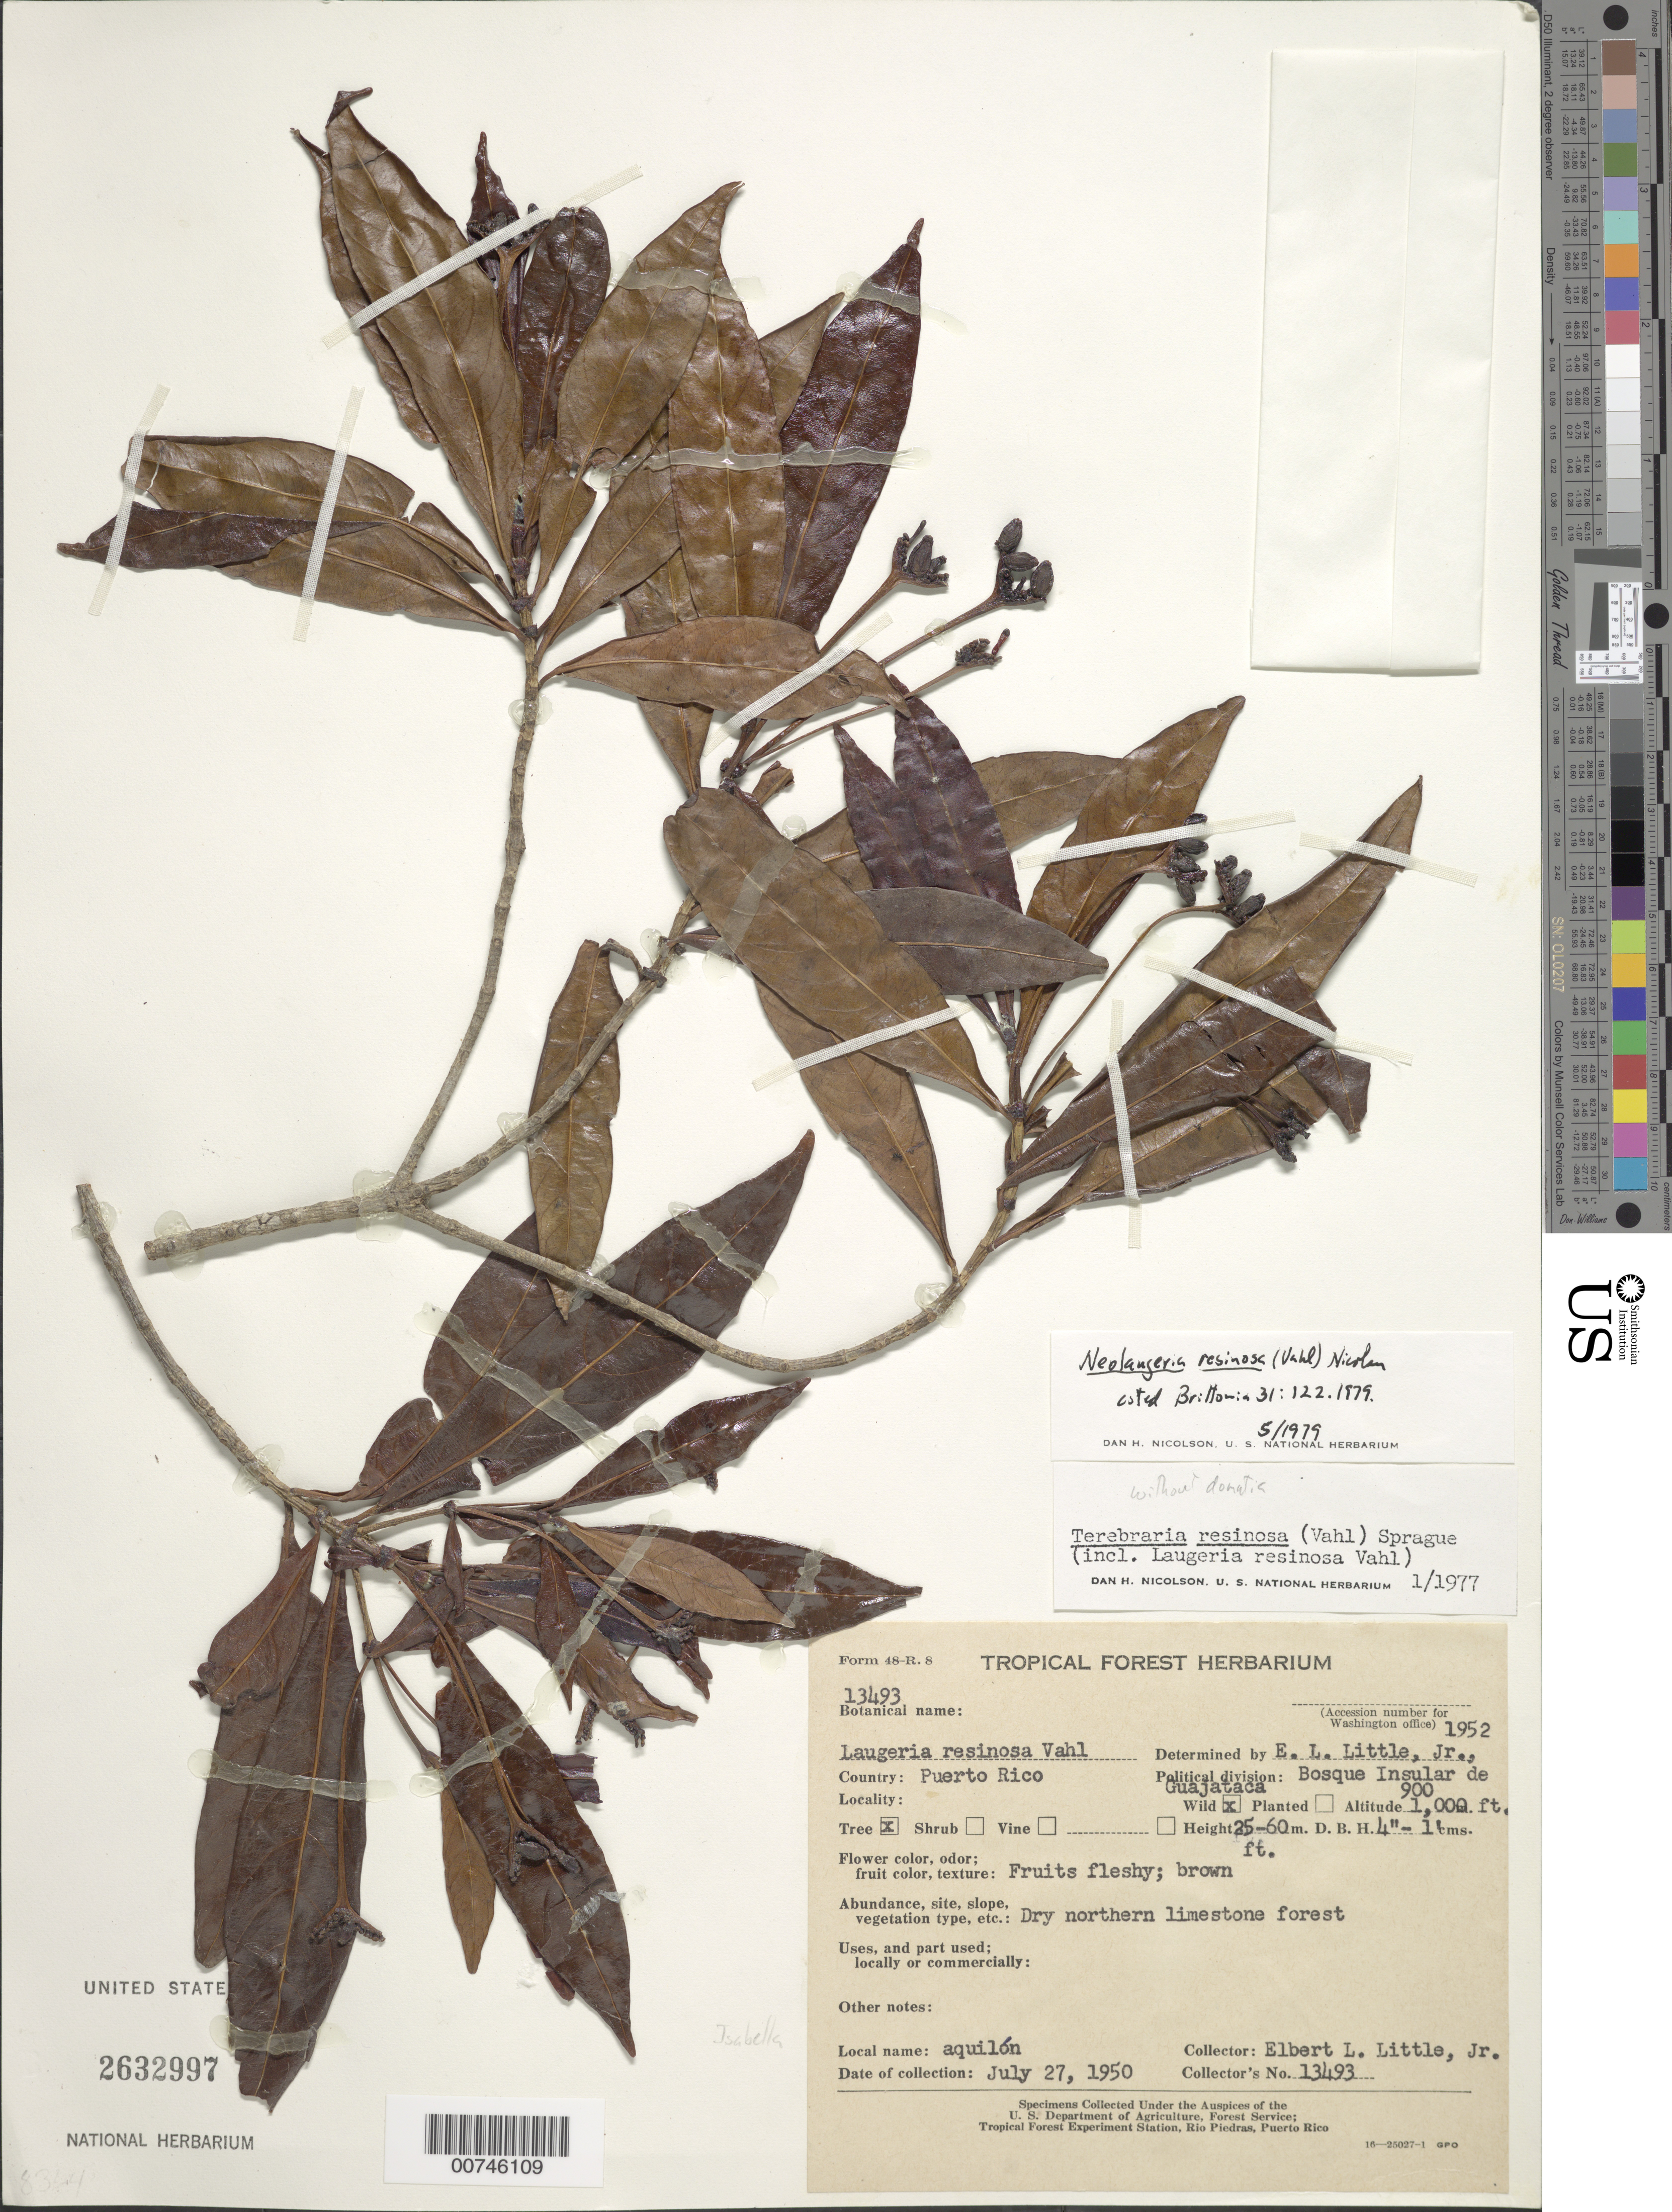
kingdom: Plantae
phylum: Tracheophyta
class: Magnoliopsida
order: Gentianales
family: Rubiaceae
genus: Stenostomum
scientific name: Stenostomum resinosum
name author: (Vahl) Griseb.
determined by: Nicolson, Dan H.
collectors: E. L. Little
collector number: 13493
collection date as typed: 27 Jul 1950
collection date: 1950-07-27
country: Puerto Rico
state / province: Quebradillas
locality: Bosque Insular de Guajataca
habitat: Dry northern limestone forest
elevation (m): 274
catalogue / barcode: US 2632997